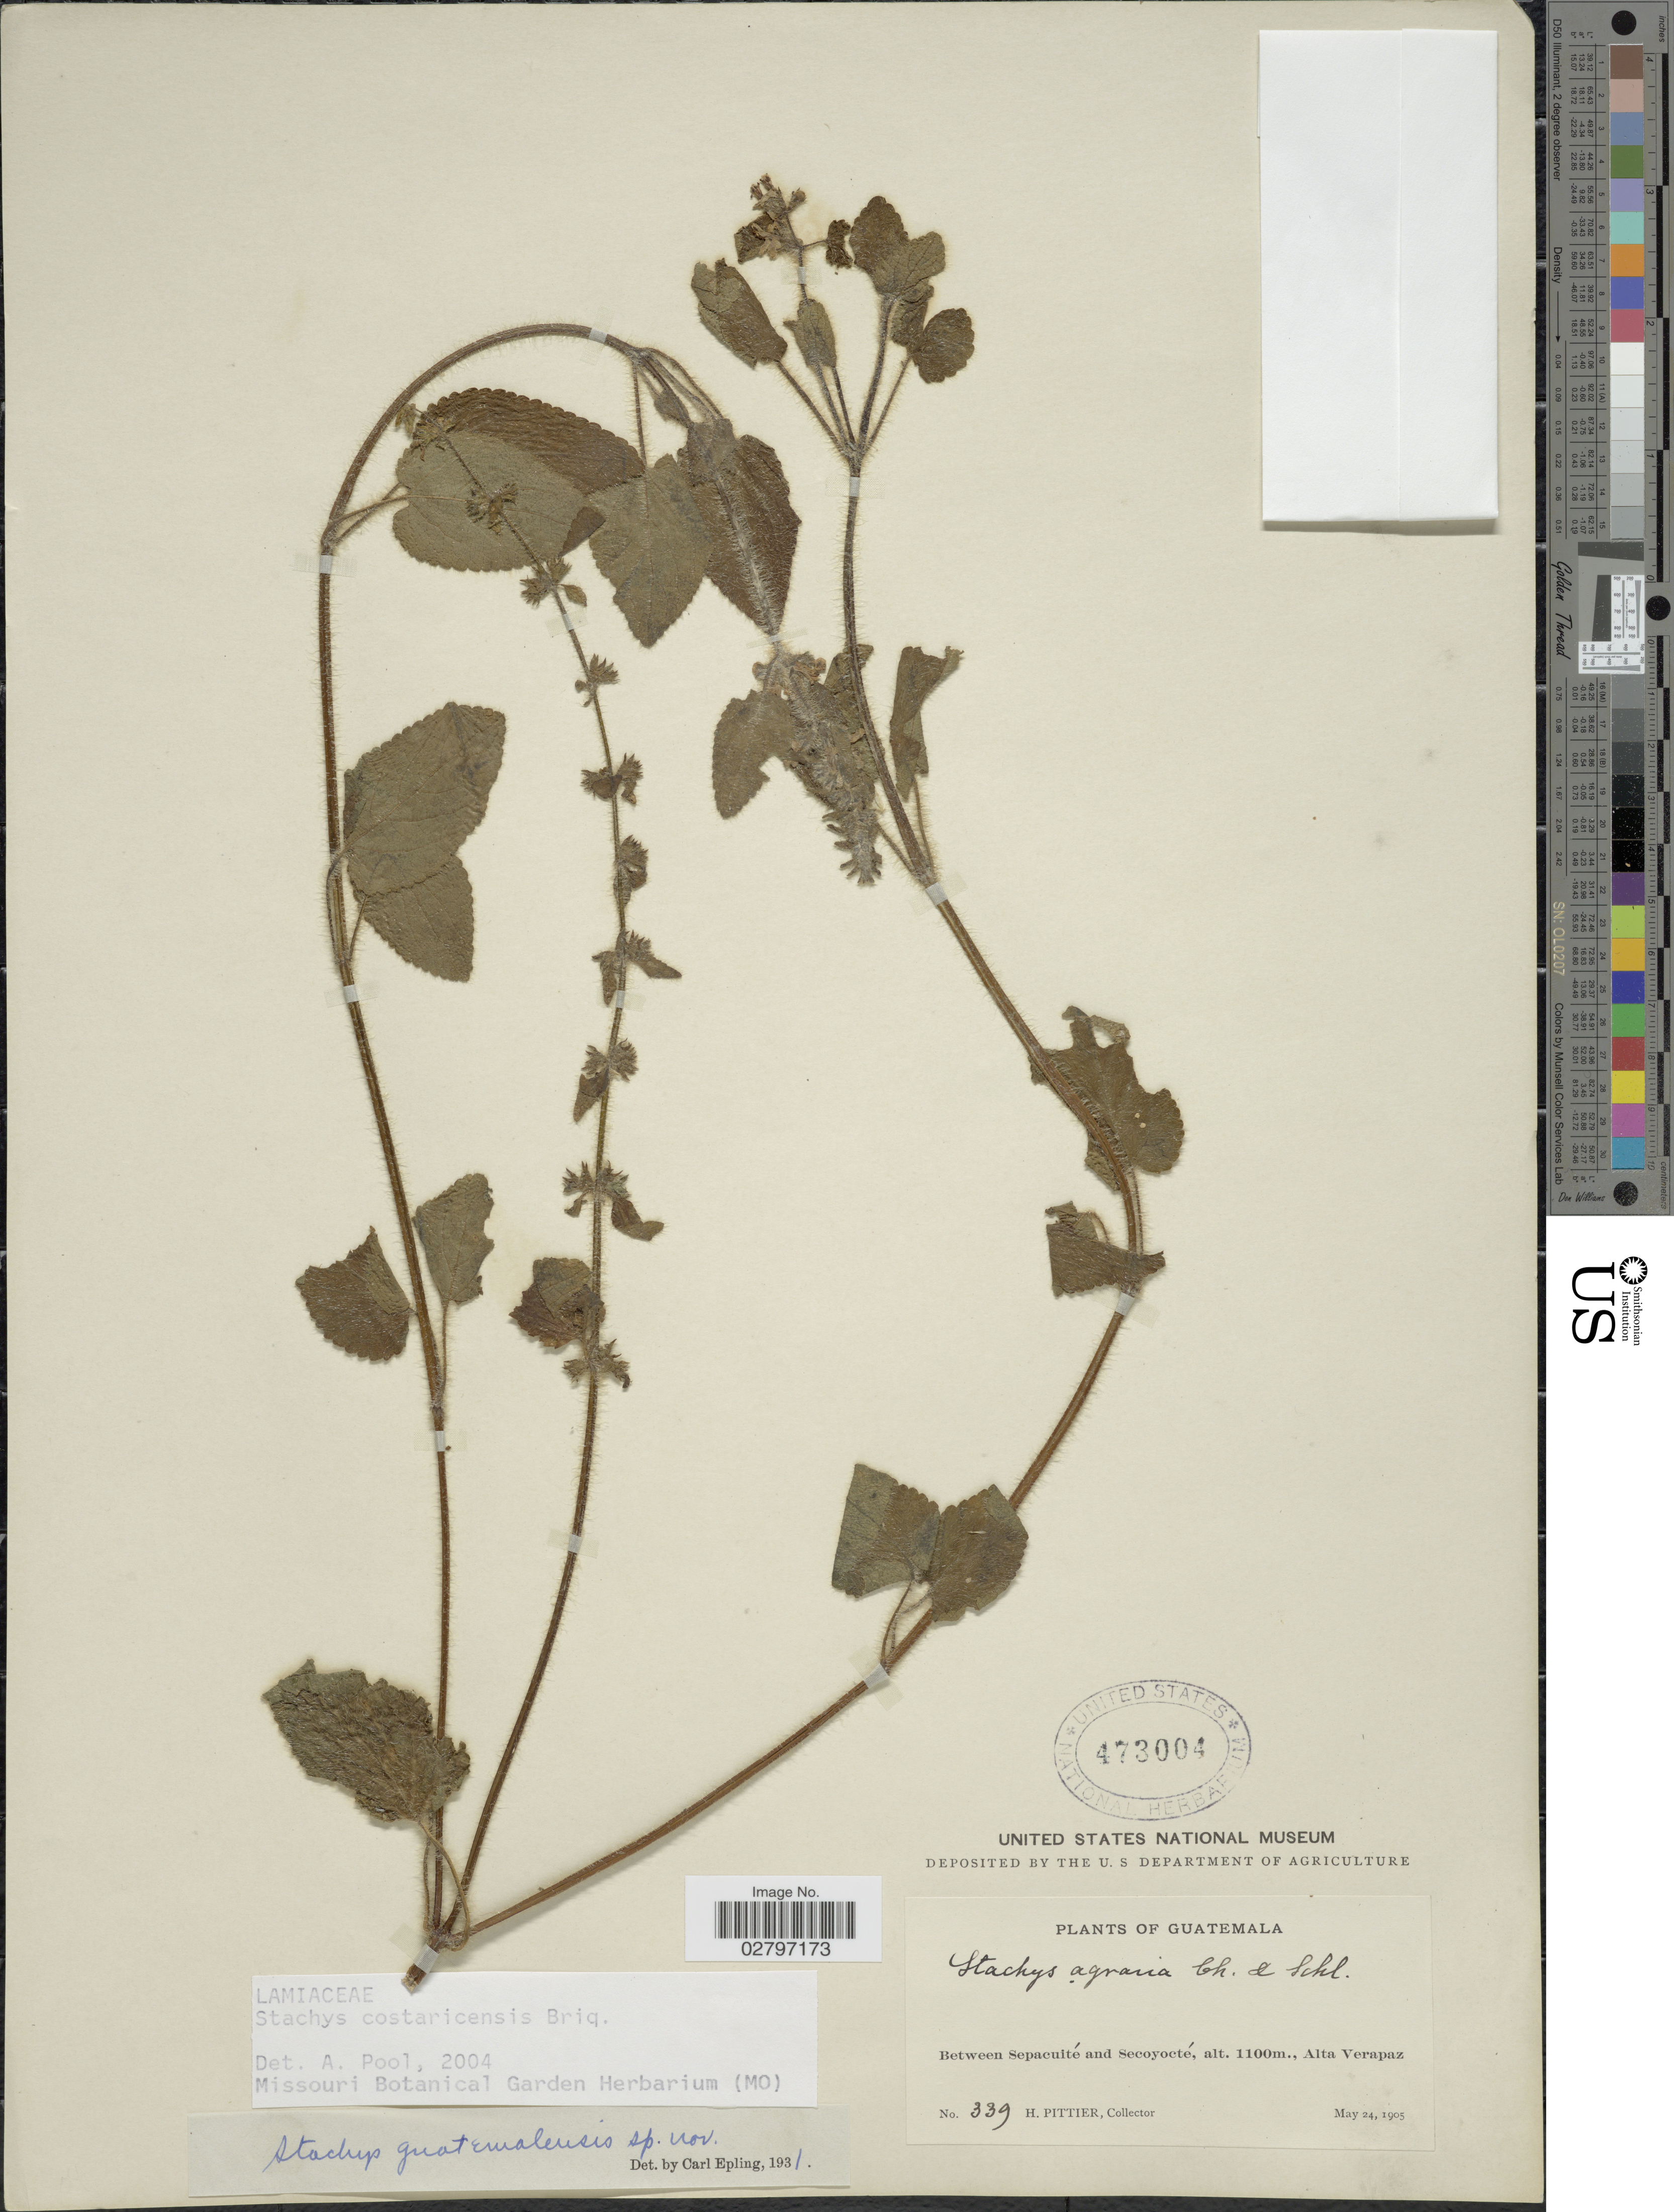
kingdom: Plantae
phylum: Tracheophyta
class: Magnoliopsida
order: Lamiales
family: Lamiaceae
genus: Stachys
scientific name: Stachys costaricensis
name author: Briq.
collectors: H. F. Pittier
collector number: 339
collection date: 1905-05-24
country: Guatemala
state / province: Alta Verapaz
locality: Between Sepacuité and Secoyocté.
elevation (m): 1100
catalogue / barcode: US 473004